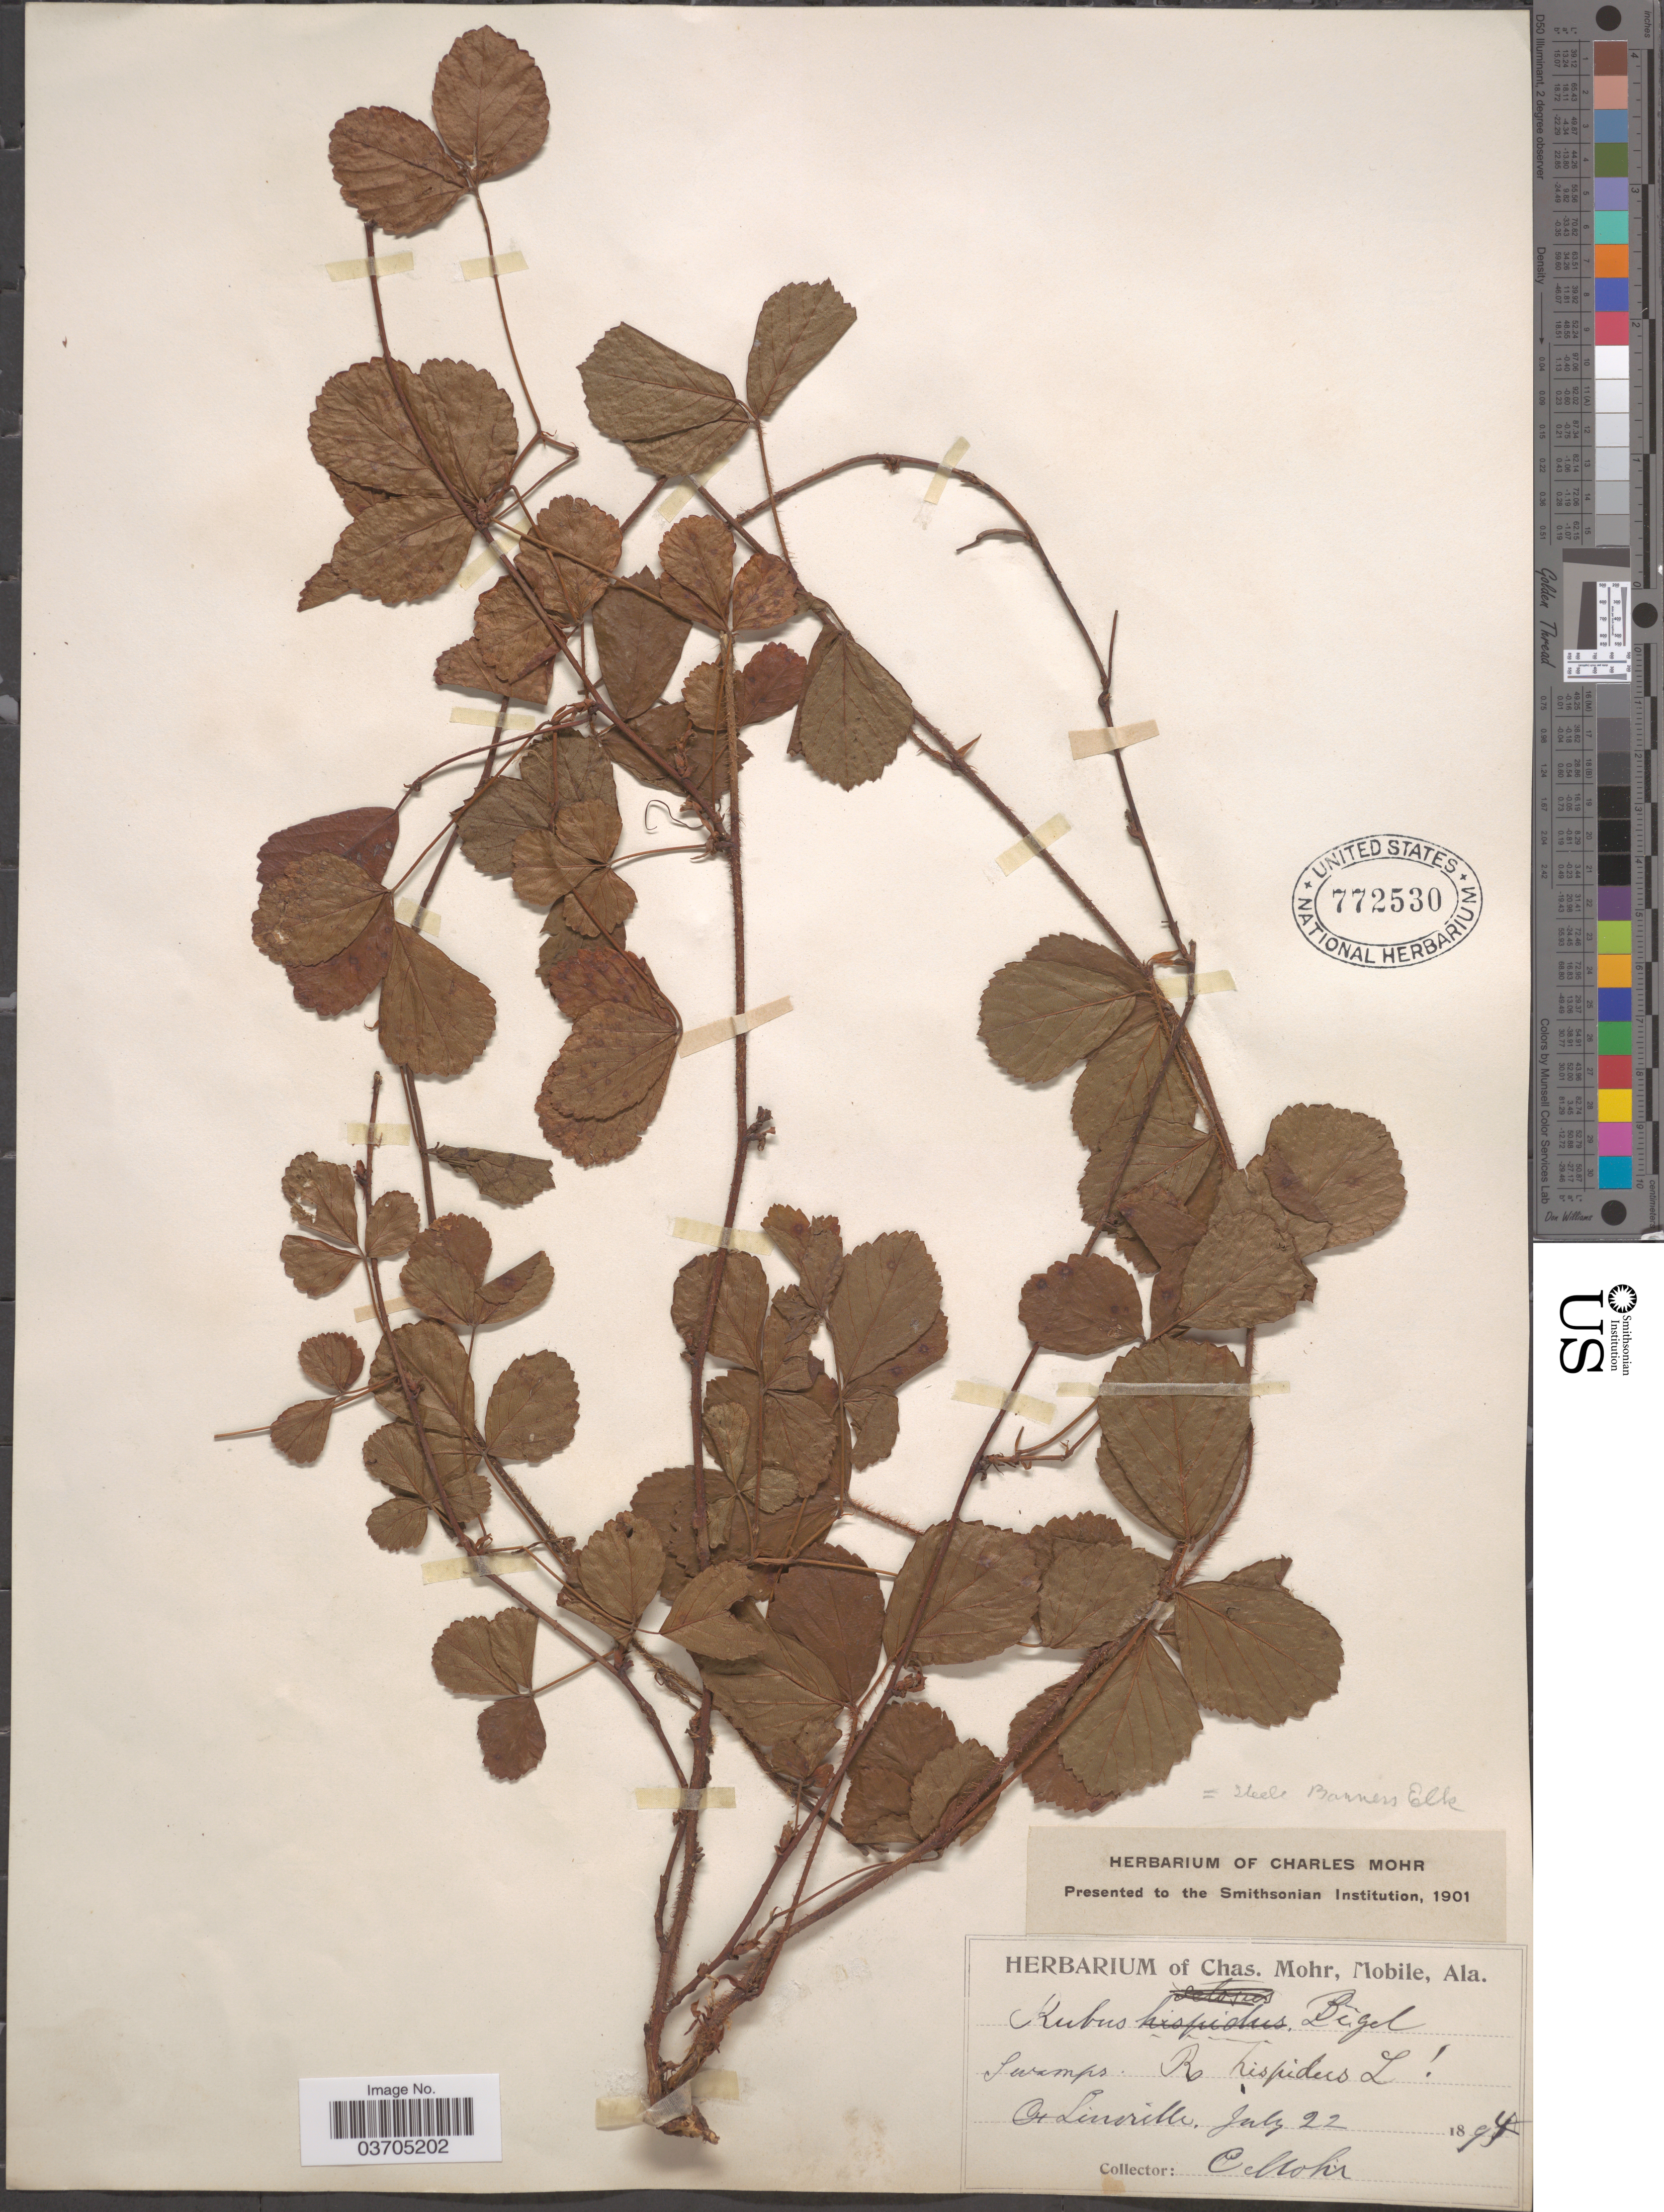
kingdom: Plantae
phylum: Tracheophyta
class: Magnoliopsida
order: Rosales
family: Rosaceae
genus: Rubus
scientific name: Rubus hispidus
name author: L.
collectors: Mohr, C. T. (herbarium)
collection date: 1894-07-22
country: United States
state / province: Alabama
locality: Lineville.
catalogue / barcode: US 772530